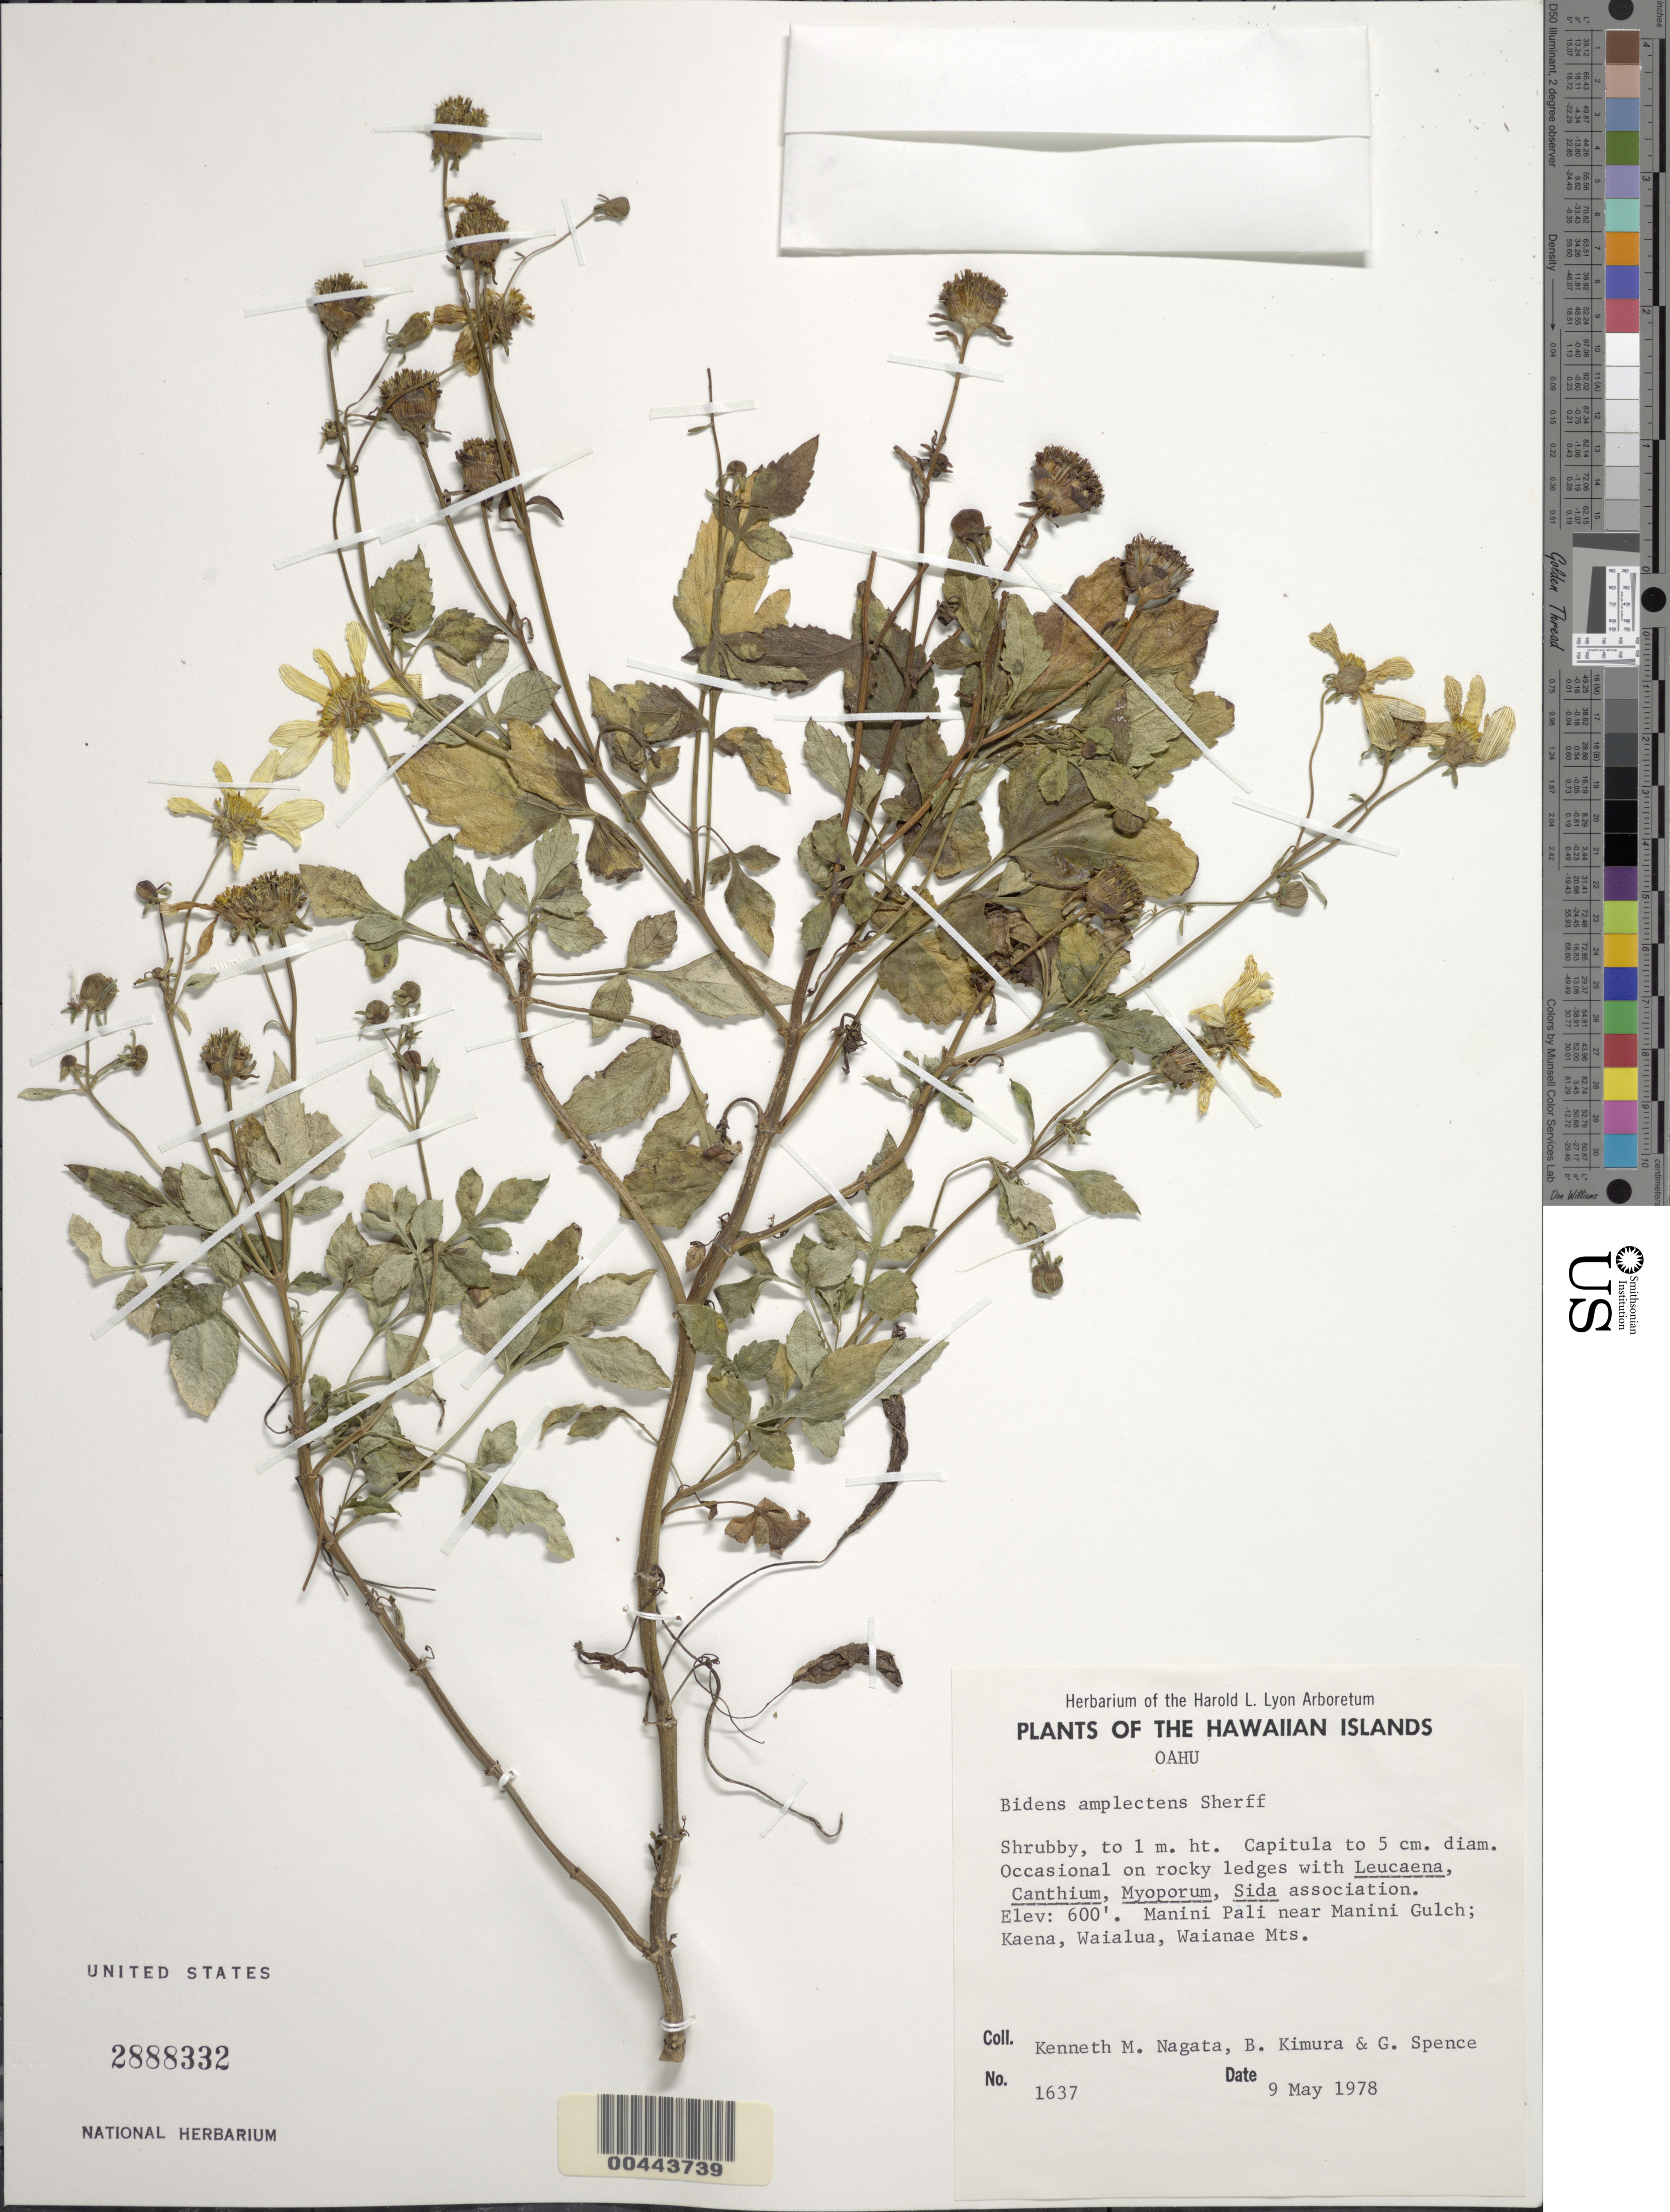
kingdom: Plantae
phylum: Tracheophyta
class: Magnoliopsida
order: Asterales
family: Asteraceae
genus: Bidens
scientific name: Bidens amplectens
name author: Sherff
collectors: K. Nagata, B. Kimura & G. Spence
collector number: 1637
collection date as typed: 9 May 1978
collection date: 1978-05-09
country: United States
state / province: Hawaii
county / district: Honolulu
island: Oahu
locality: Manini Pali near Mainin Gulch, Kaena, Waialua, Waianae Mountains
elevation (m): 183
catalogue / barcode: US 2888332